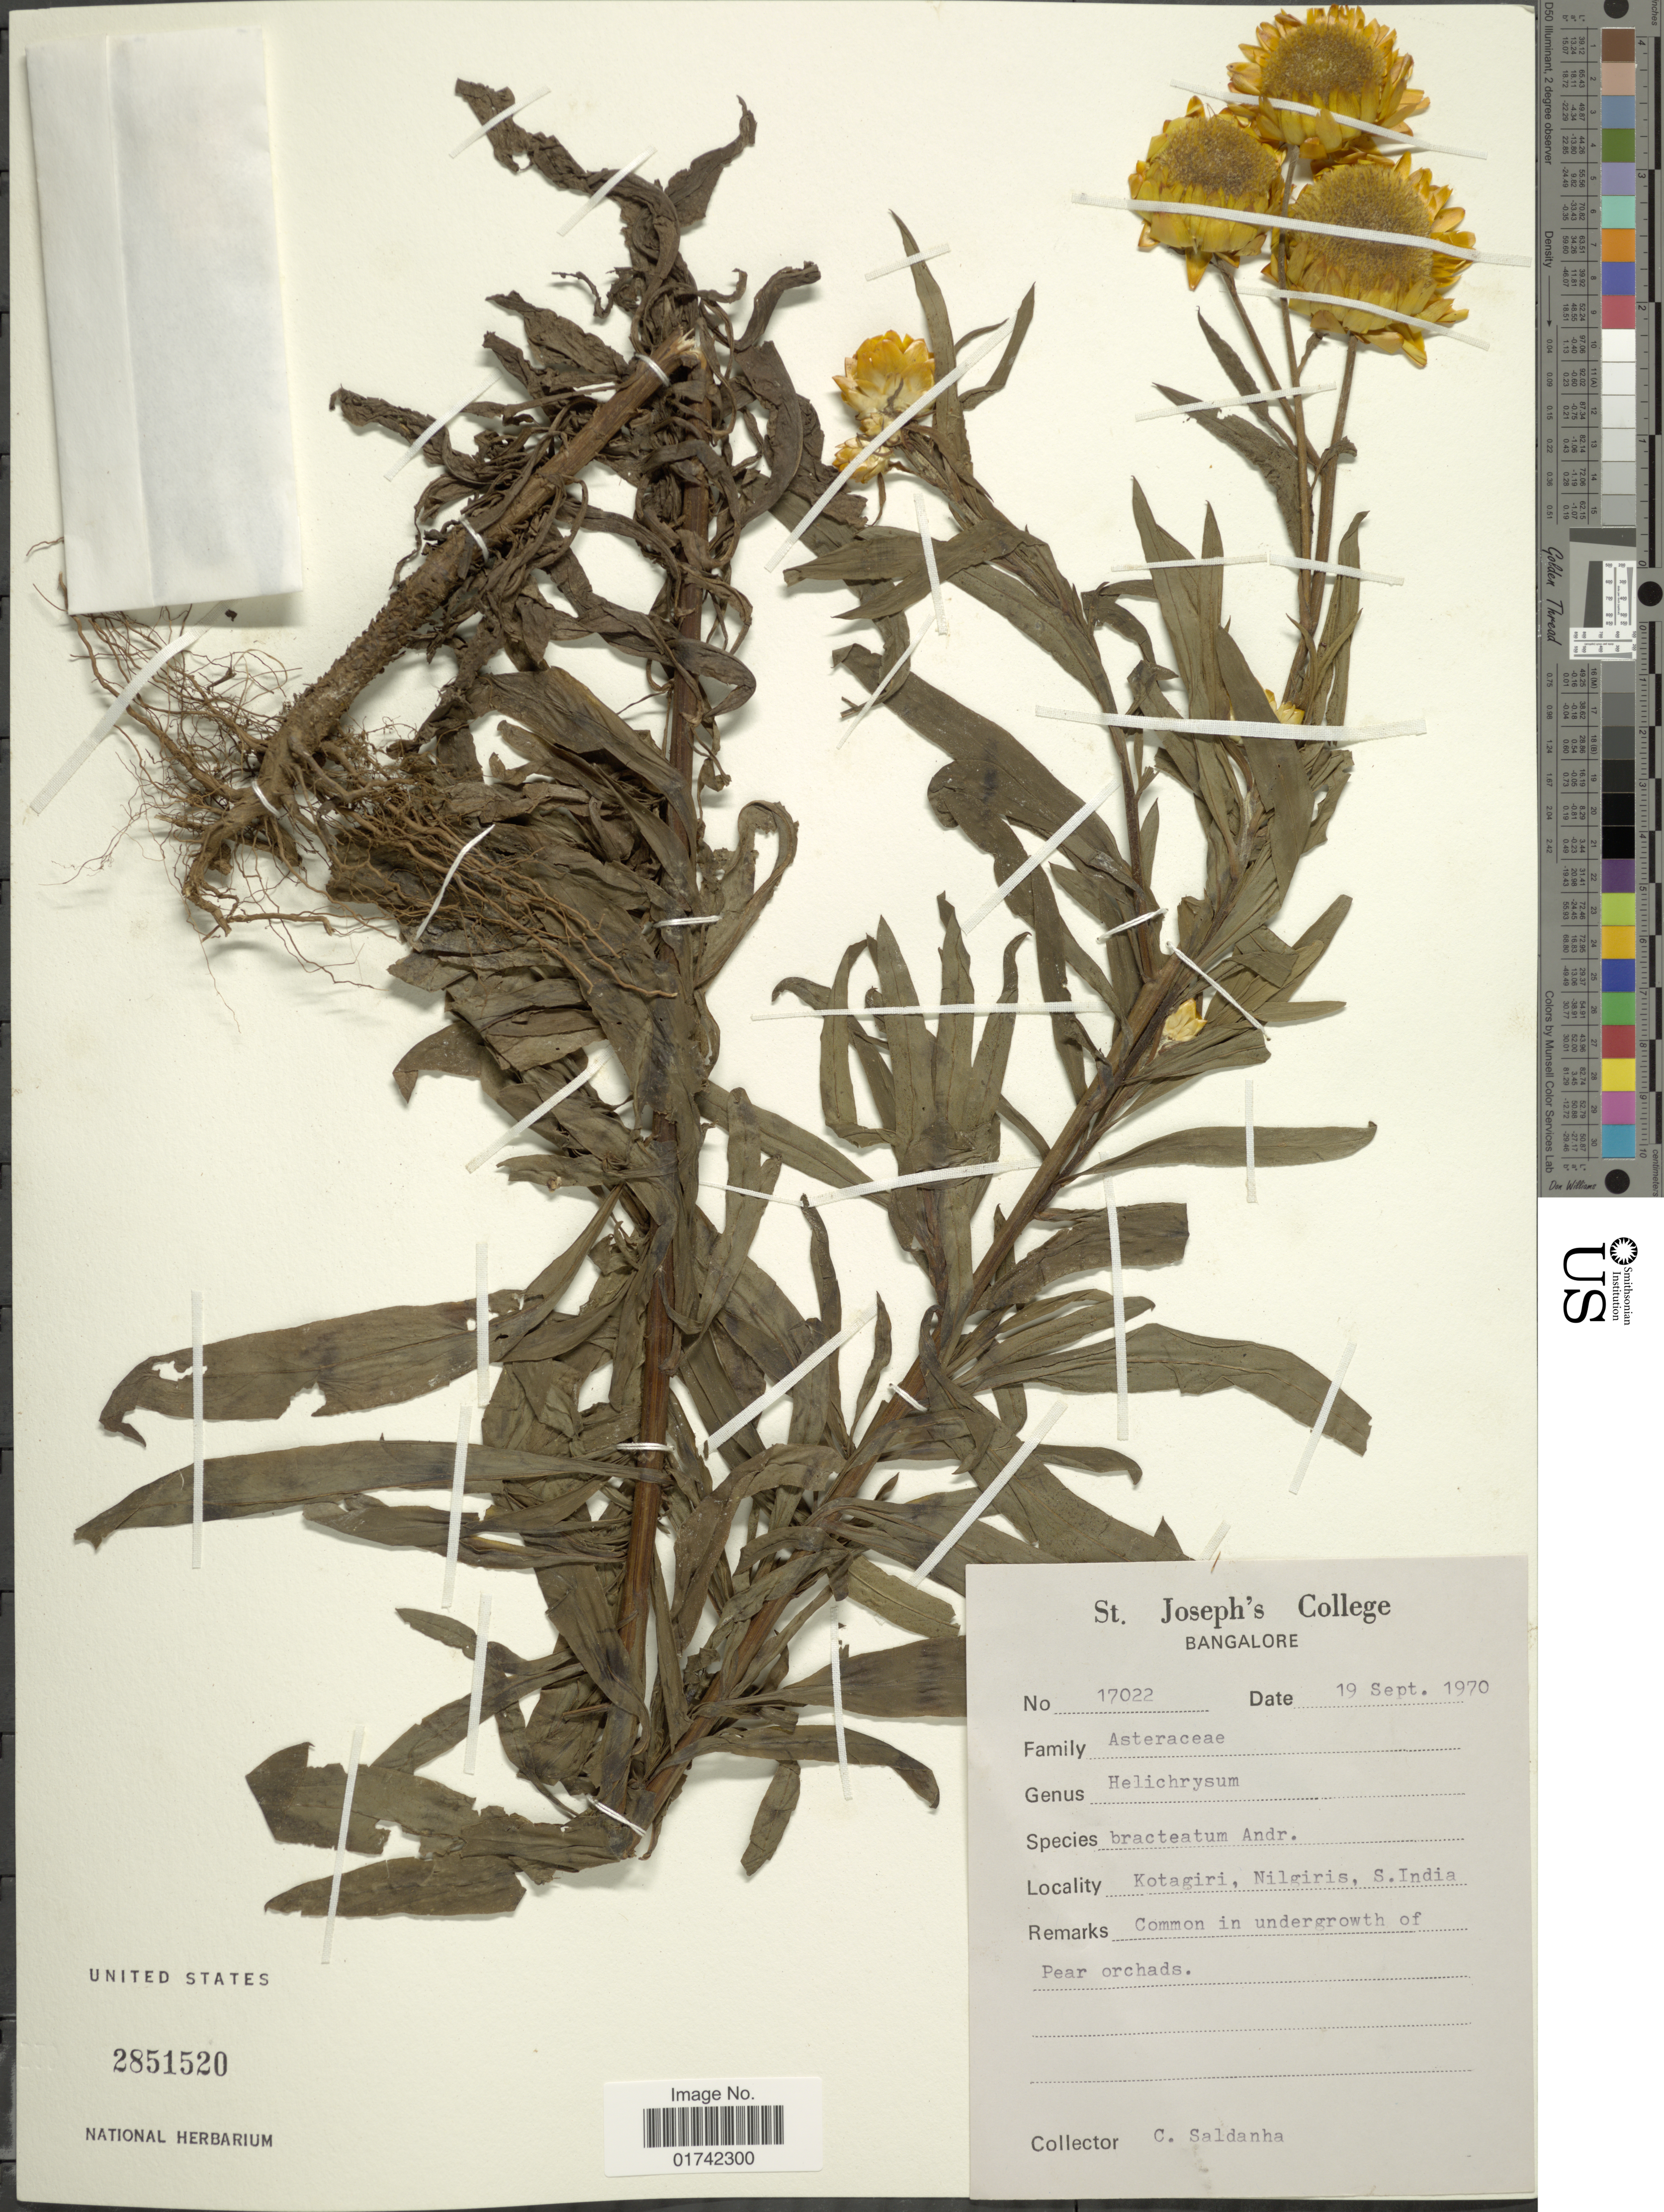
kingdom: Plantae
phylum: Tracheophyta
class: Magnoliopsida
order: Asterales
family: Asteraceae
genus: Helichrysum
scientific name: Helichrysum bracteatum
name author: (Vent.) Haw.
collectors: C. Saldanha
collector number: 17022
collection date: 1970-09-19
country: India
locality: Kotagiri, Nilgiris, S. India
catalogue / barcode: US 2851520